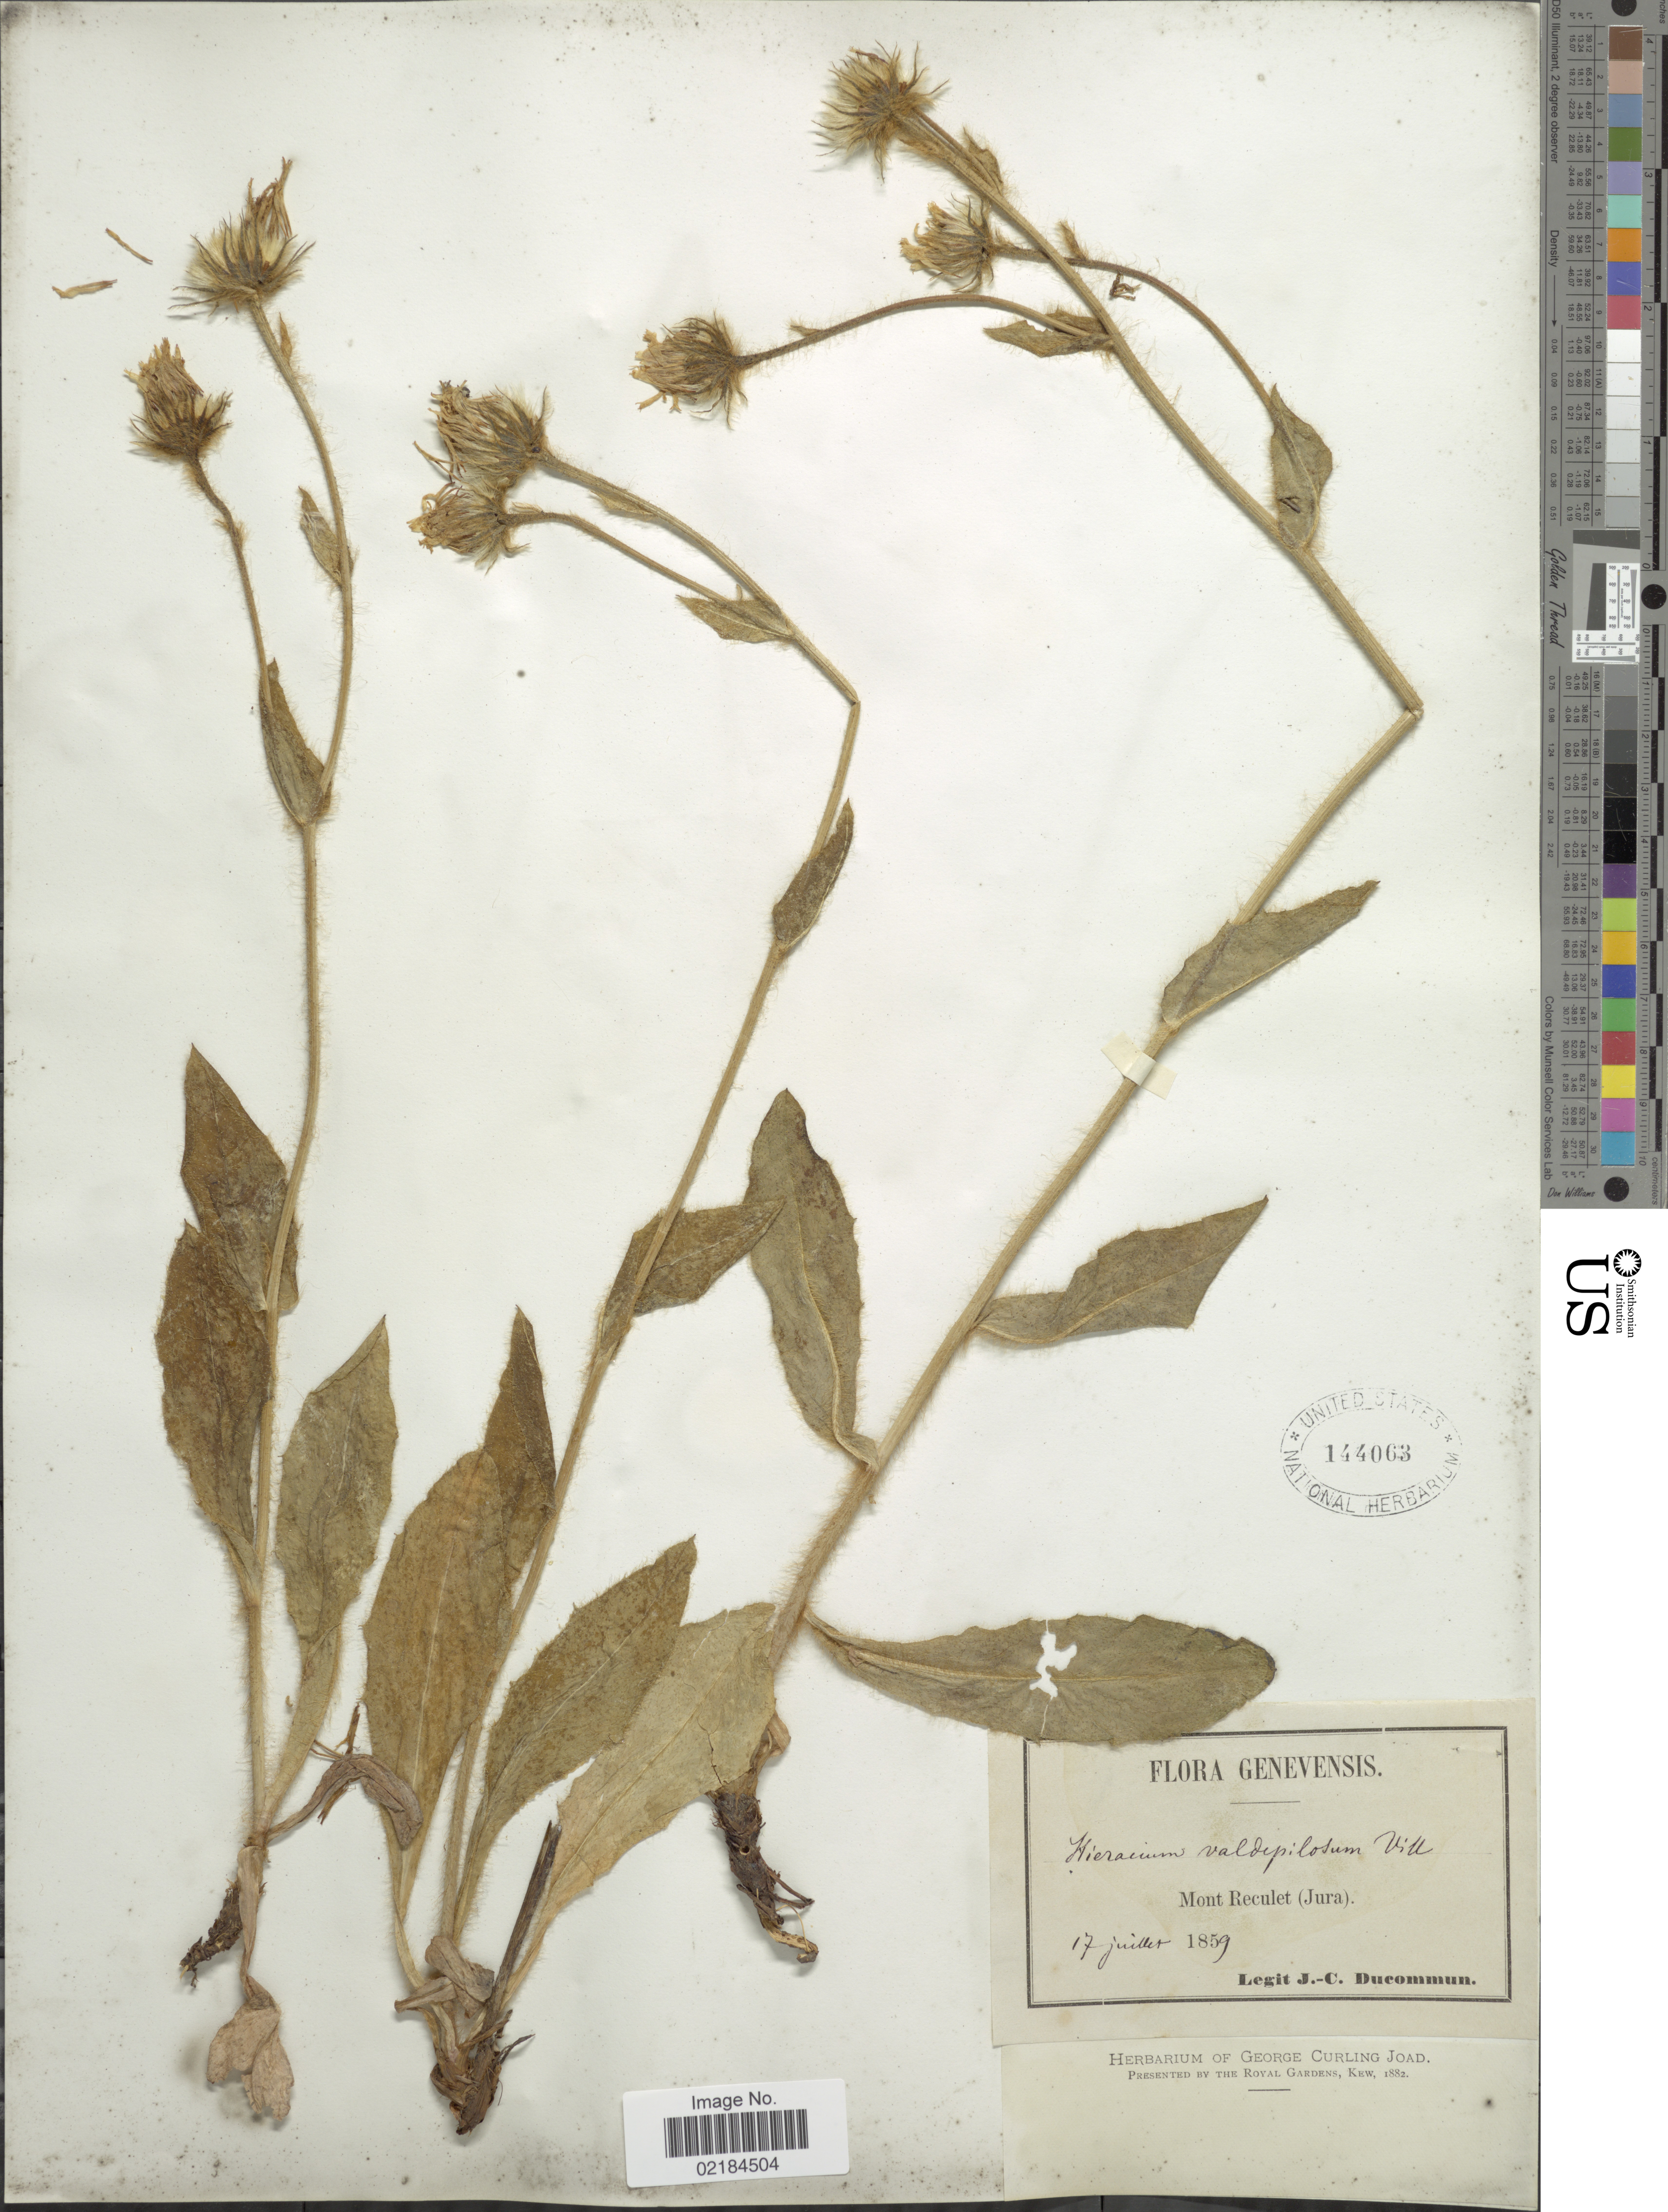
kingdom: Plantae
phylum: Tracheophyta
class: Magnoliopsida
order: Asterales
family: Asteraceae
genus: Hieracium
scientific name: Hieracium valdepilosum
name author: Vill.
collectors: J. Ducommun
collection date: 1859-07-17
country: France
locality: Mont Reculet (Jura)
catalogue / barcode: US 144063